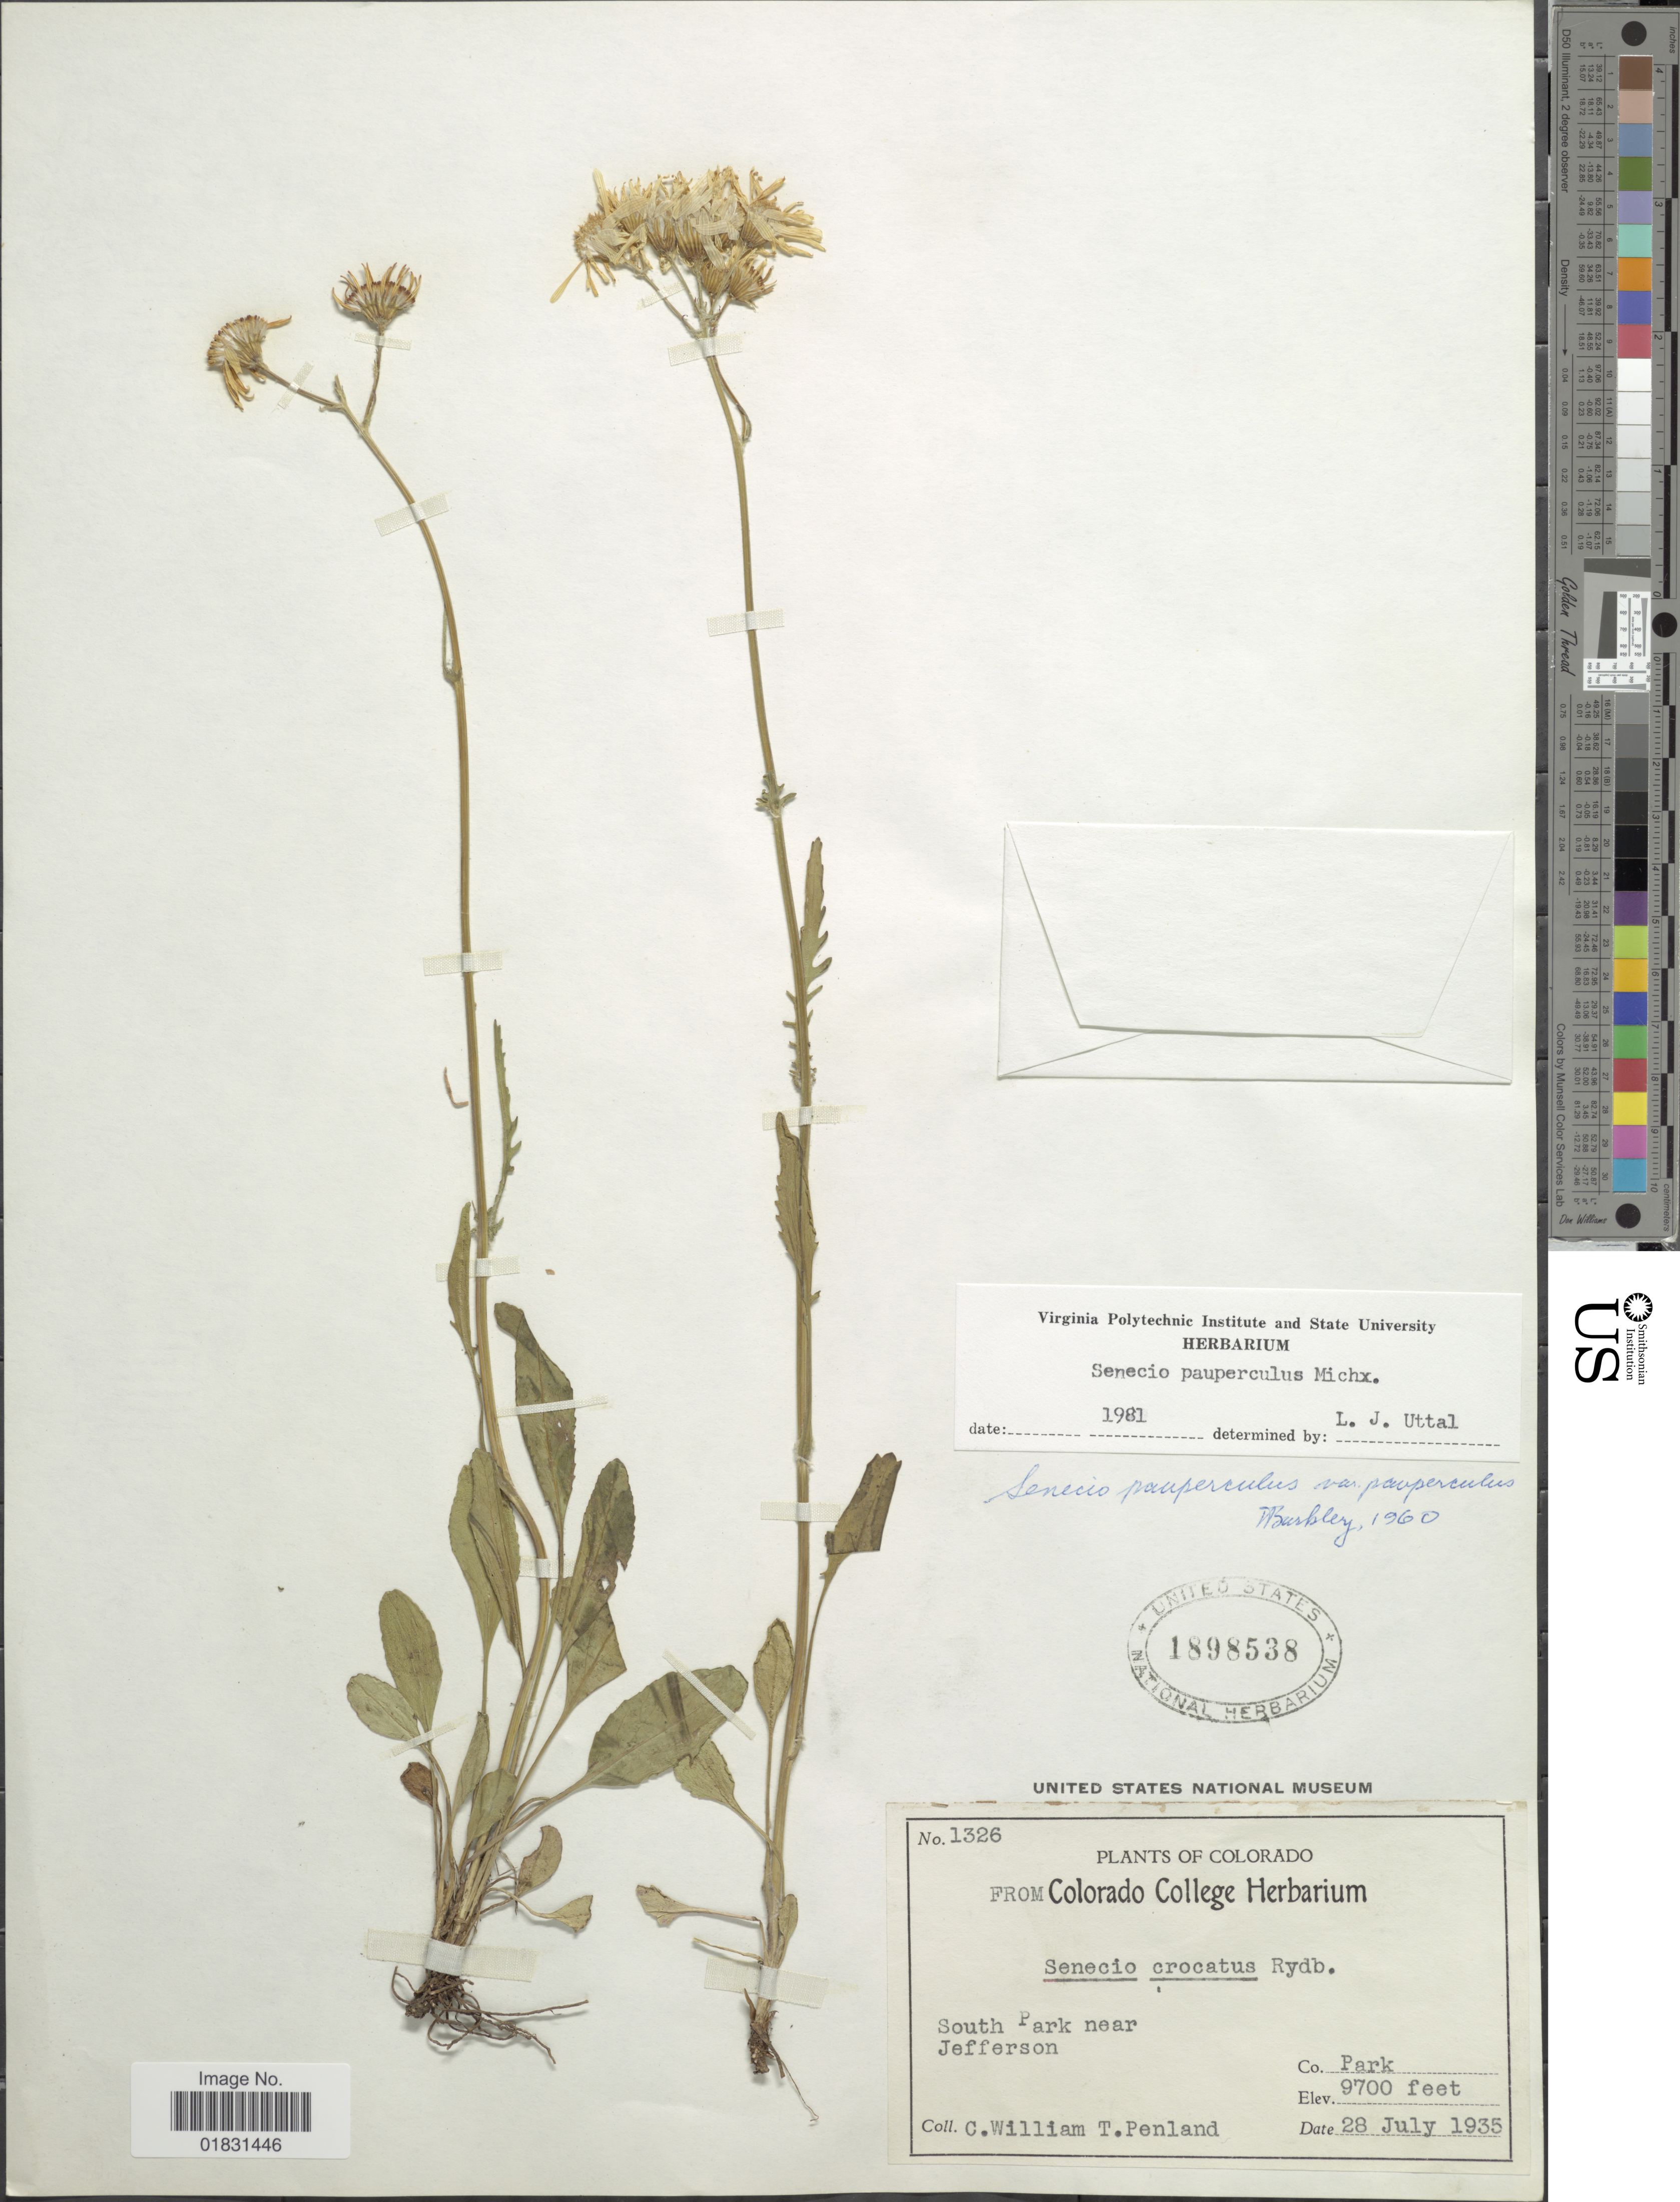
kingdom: Plantae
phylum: Tracheophyta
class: Magnoliopsida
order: Asterales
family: Asteraceae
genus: Packera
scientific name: Packera paupercula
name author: (Michx.) Á. Löve & D. Löve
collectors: C. William & T. Penland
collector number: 1326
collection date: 1935-07-28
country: United States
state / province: Colorado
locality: South park near Jefferson, Co Park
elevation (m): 2957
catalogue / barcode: US 1898538